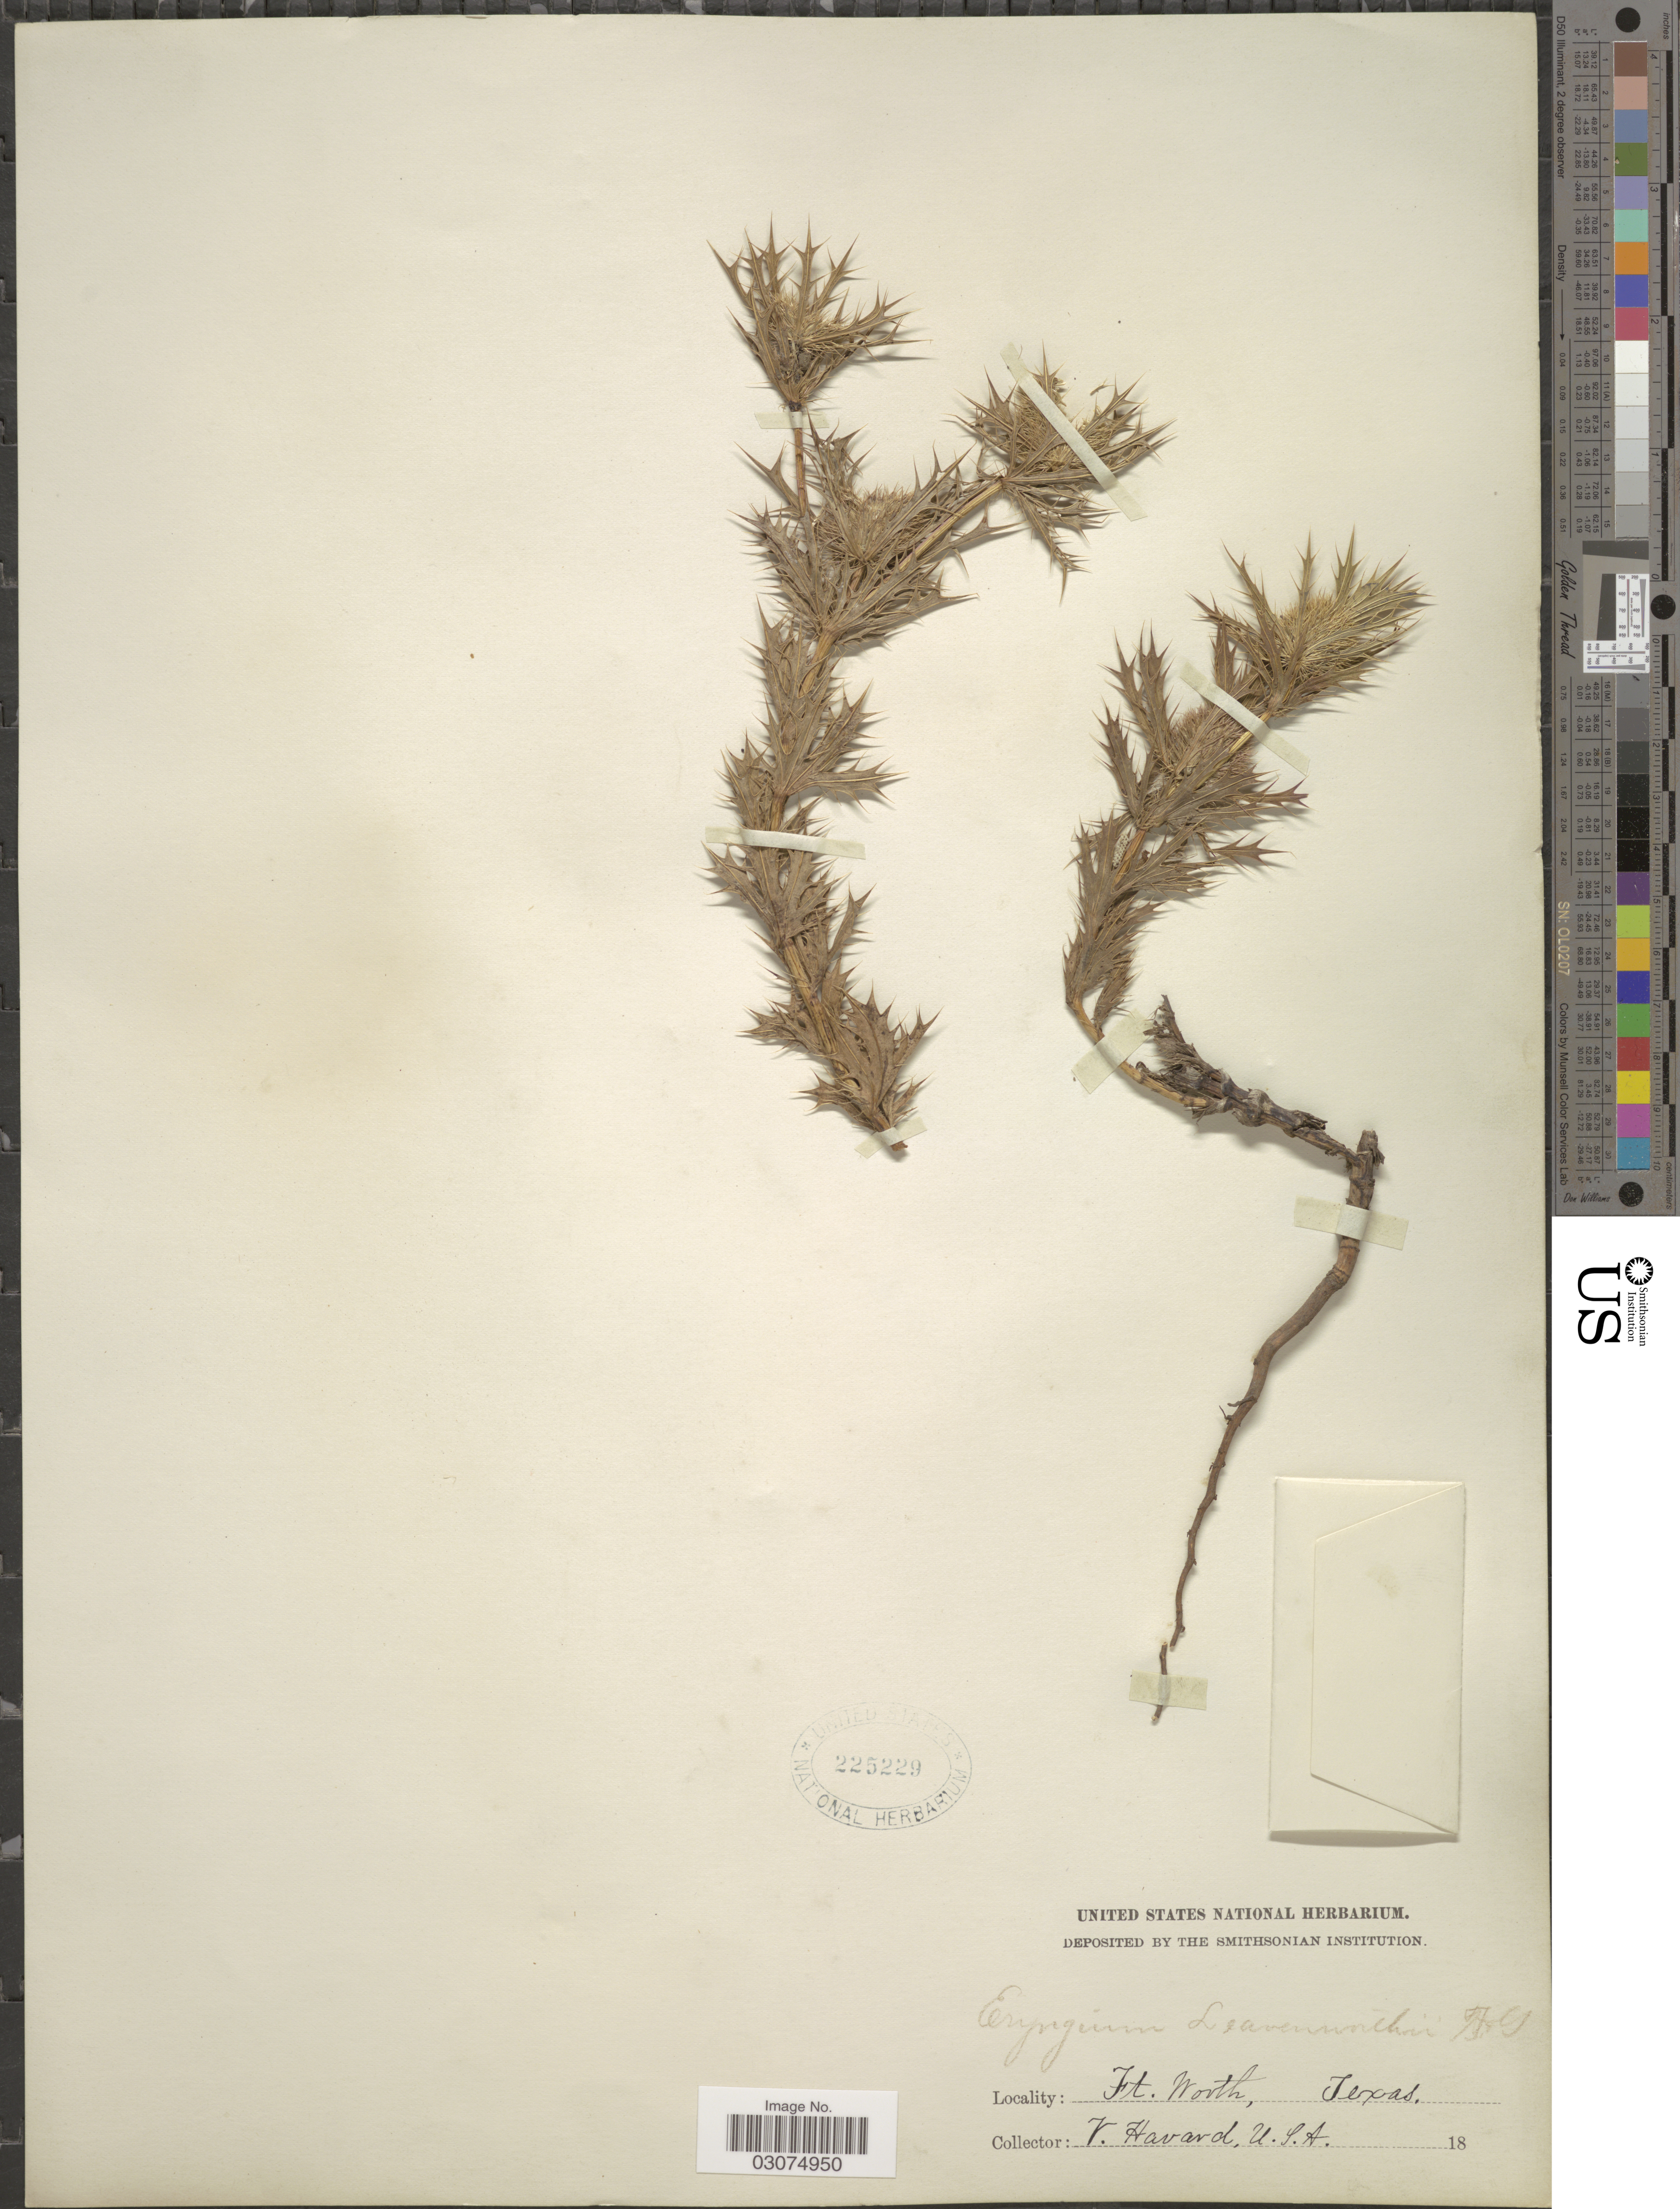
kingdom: Plantae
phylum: Tracheophyta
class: Magnoliopsida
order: Apiales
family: Apiaceae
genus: Eryngium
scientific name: Eryngium leavenworthii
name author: Torr. & A. Gray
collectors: V. Havard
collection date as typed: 18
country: United States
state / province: Texas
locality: Ft. Worth.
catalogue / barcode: US 225229